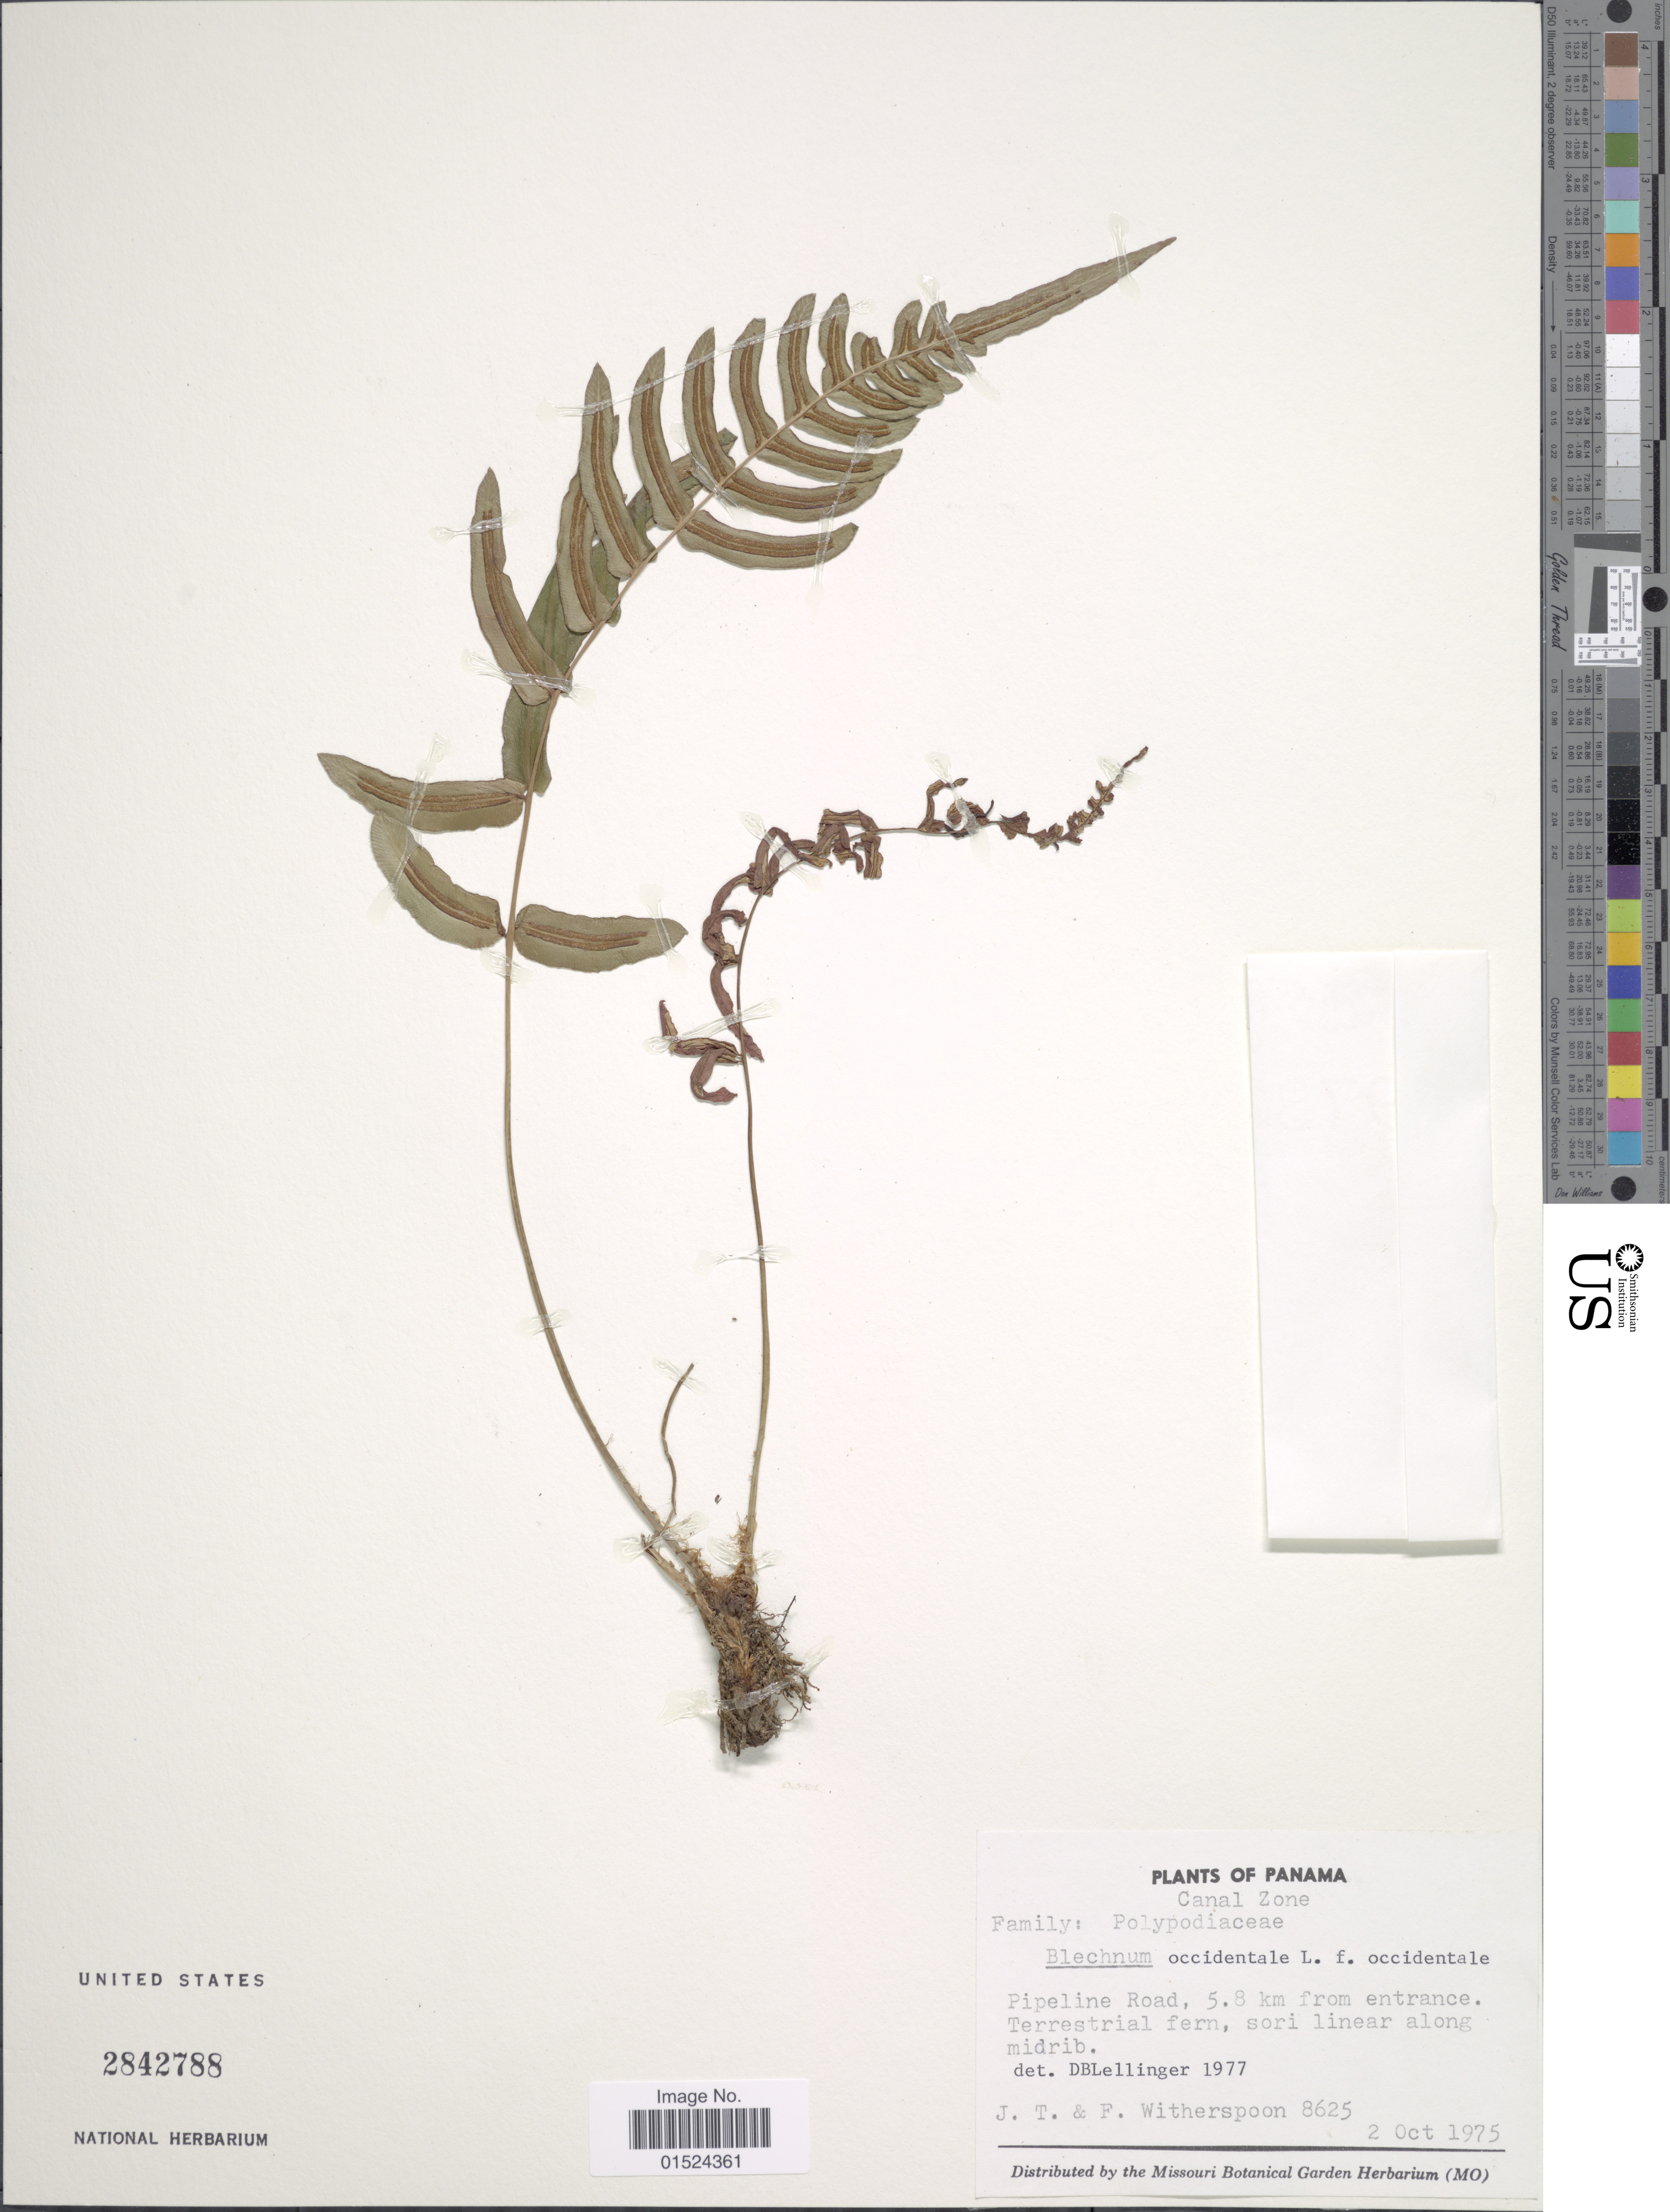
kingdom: Plantae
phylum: Tracheophyta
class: Polypodiopsida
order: Polypodiales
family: Blechnaceae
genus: Blechnum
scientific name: Blechnum occidentale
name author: L.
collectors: J. Witherspoon & F. Witherspoon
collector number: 8625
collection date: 1975-10-02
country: Panama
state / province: Colón / Panamá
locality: Canal Zone, Pipeline Road, 5.8 km from entrance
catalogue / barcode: US 2842788